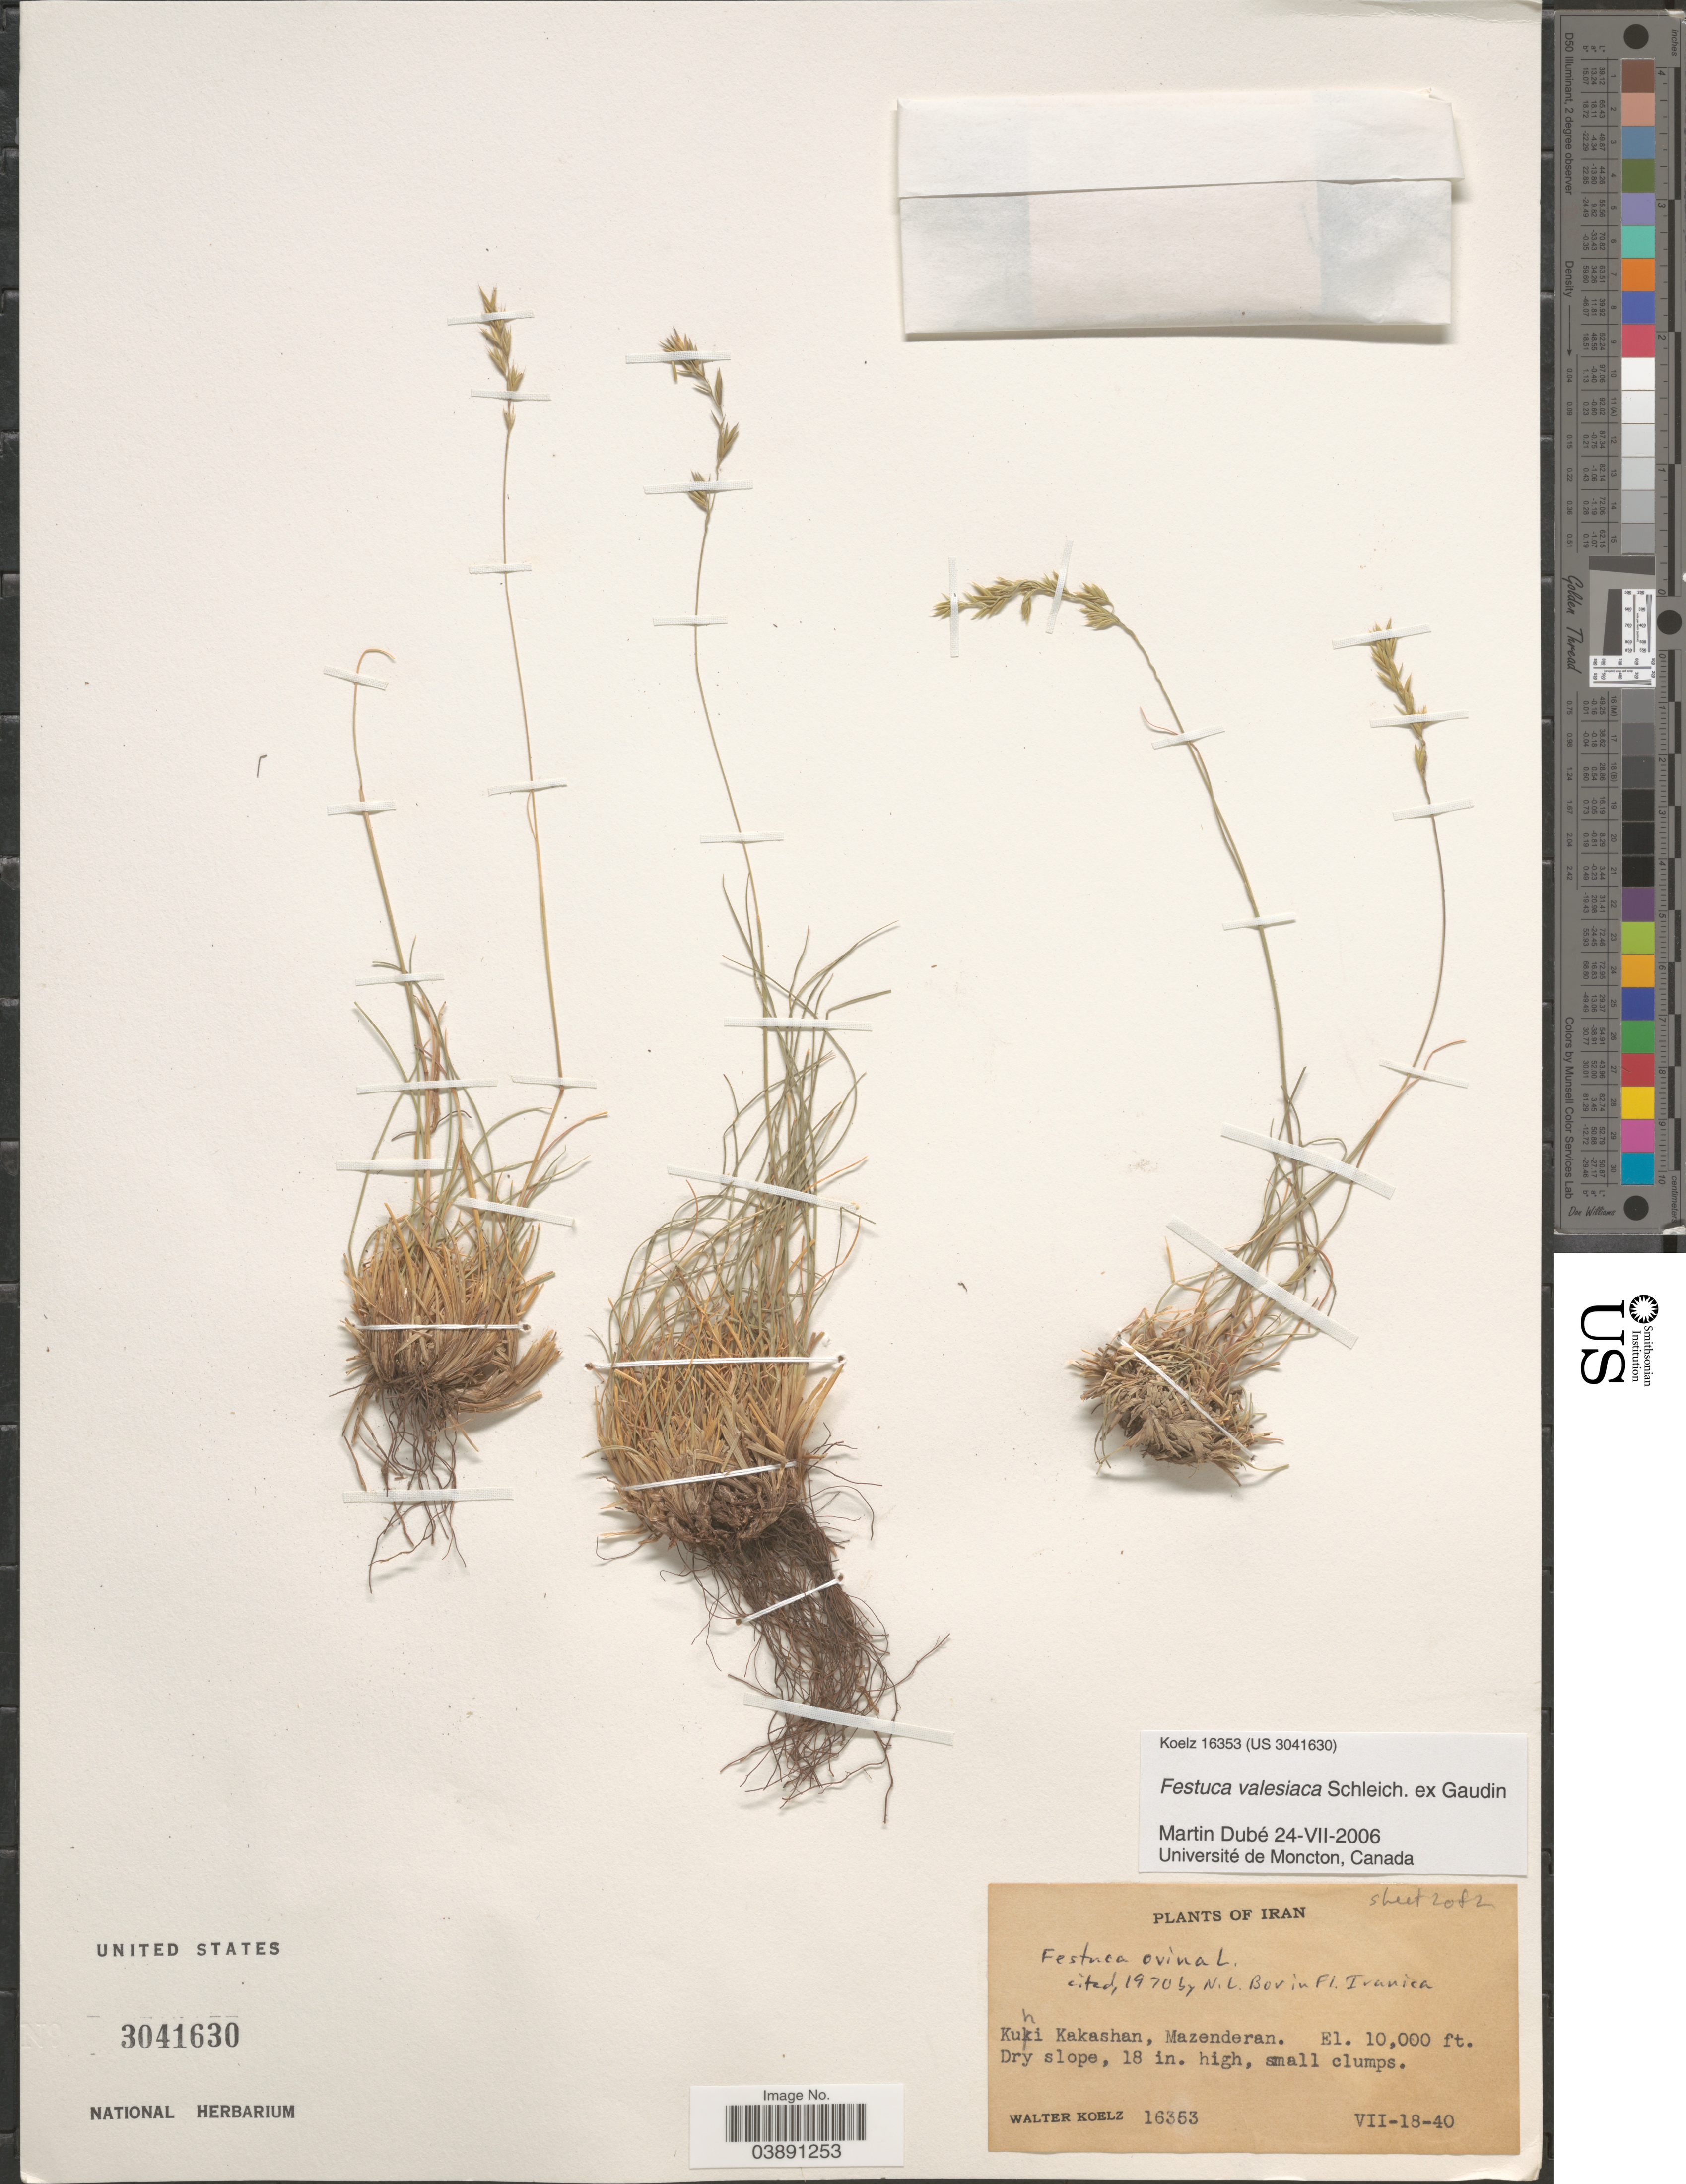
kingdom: Plantae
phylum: Tracheophyta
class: Liliopsida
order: Poales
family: Poaceae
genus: Festuca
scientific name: Festuca valesiaca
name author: Schleich. ex Gaudin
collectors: W. N. Koelz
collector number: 16353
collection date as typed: Transcribed d/m/y: 18/7/40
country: Iran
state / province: Mazandaran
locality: Kuhi, Kakashan, Mazenderan.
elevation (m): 3048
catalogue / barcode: US 3041630